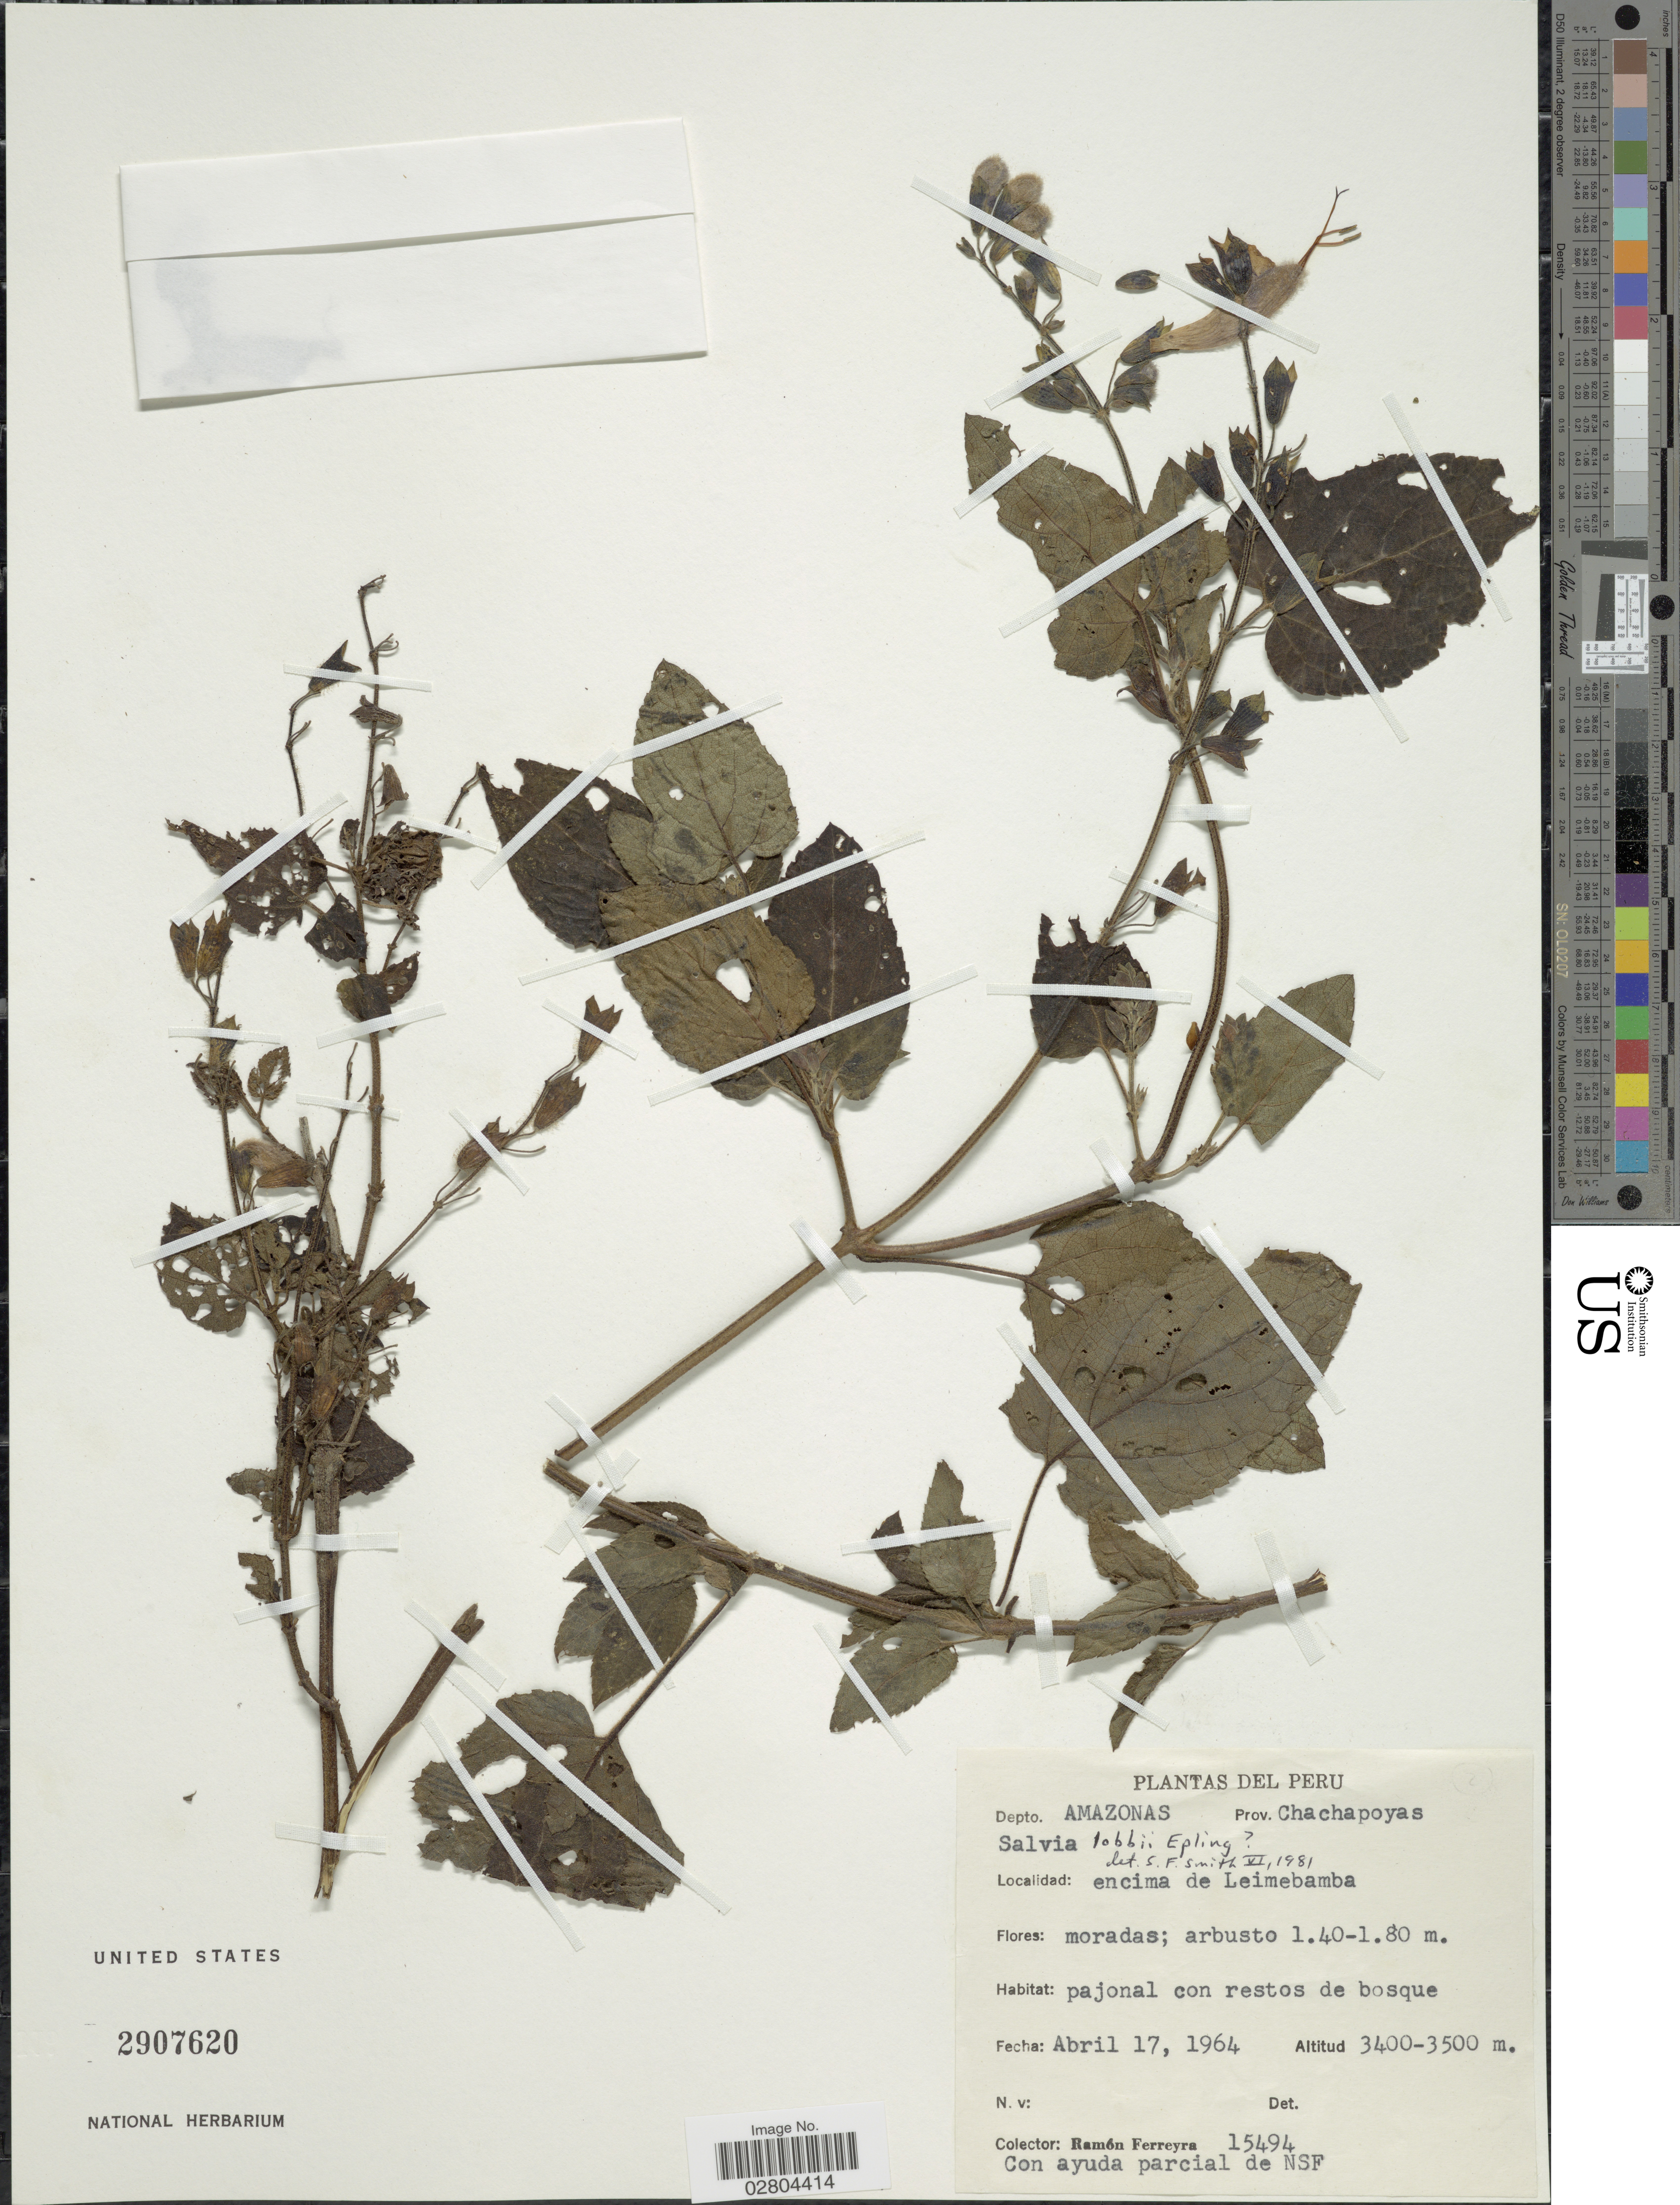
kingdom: Plantae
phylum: Tracheophyta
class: Magnoliopsida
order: Lamiales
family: Lamiaceae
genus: Salvia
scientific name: Salvia lobbii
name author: Epling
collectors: R. A. Ferreyra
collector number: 15494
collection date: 1964-04-17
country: Peru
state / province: Amazonas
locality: Depto. Amazonas. Prov. Chachapoyas. encima de Leimebamba.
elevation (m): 3400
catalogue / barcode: US 2907620